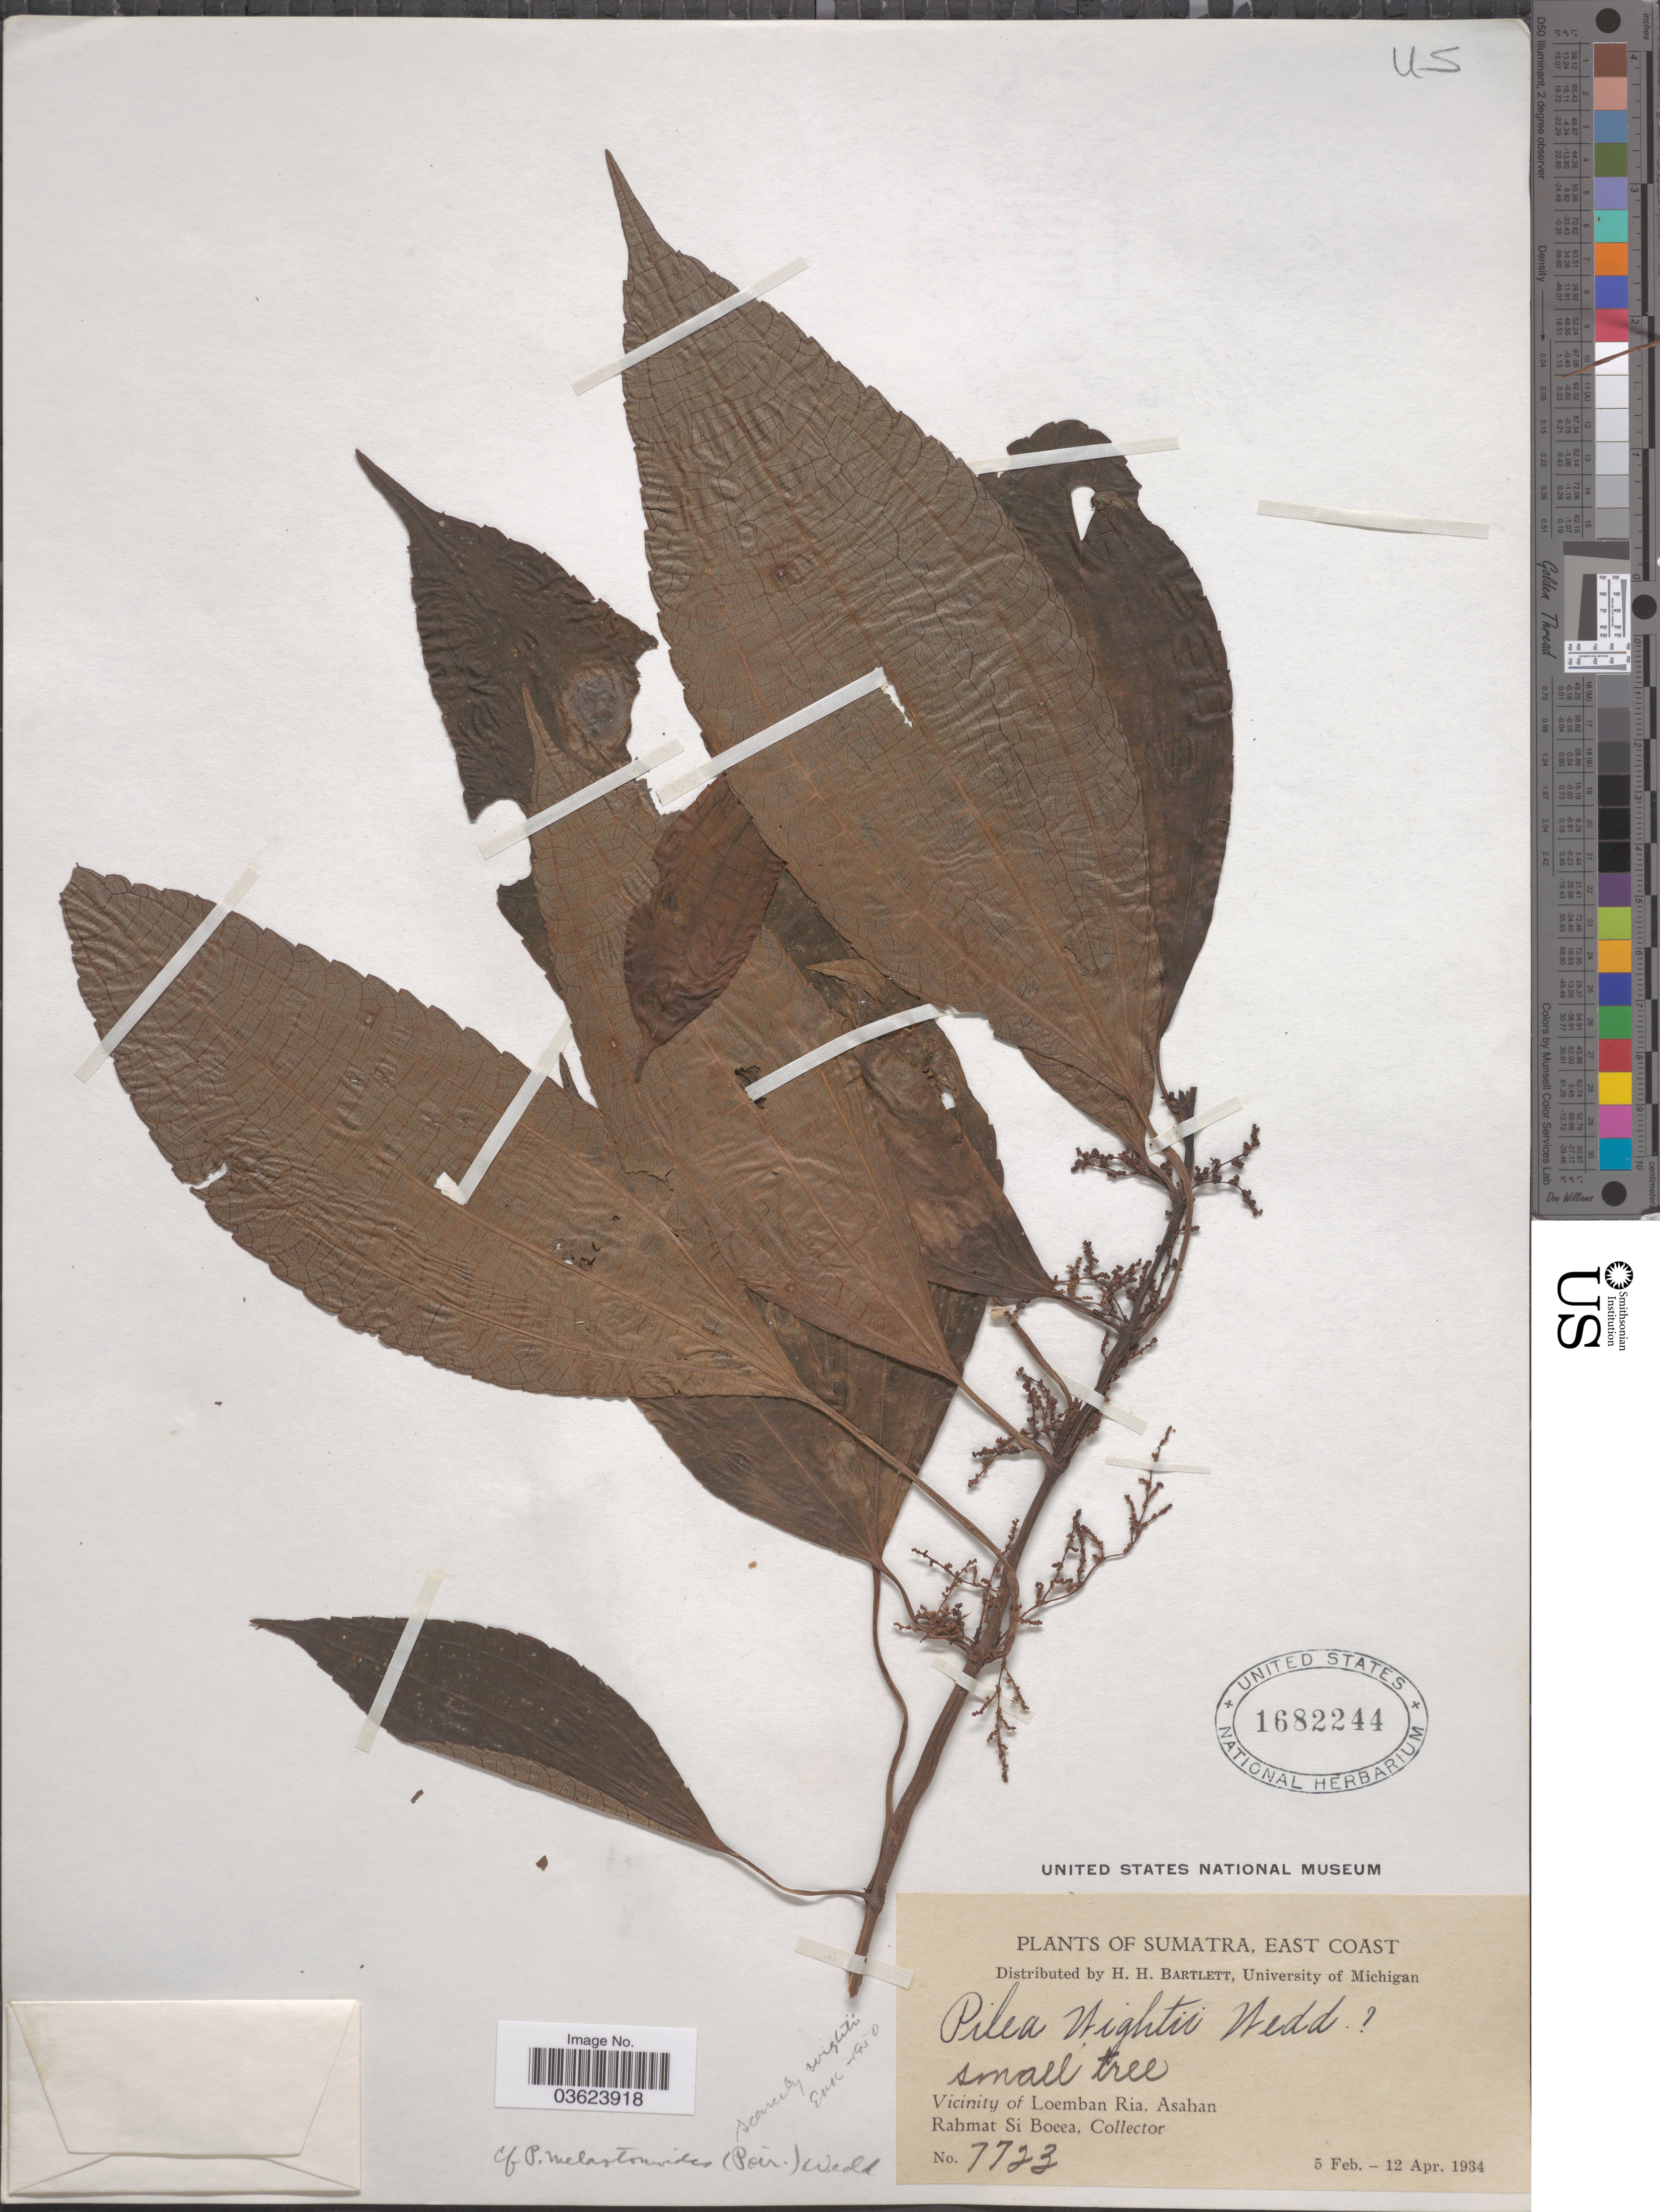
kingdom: Plantae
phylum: Tracheophyta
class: Magnoliopsida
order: Rosales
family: Urticaceae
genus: Pilea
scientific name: Pilea melastomoides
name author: (Spreng.) Urb.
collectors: Rahmat Si Boeea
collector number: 7723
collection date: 1934-02-05/1934-04-12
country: Indonesia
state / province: Sumatra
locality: Sumatra, East Coast. Vicinity of Loemban Ria, Asahan.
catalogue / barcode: US 1682244